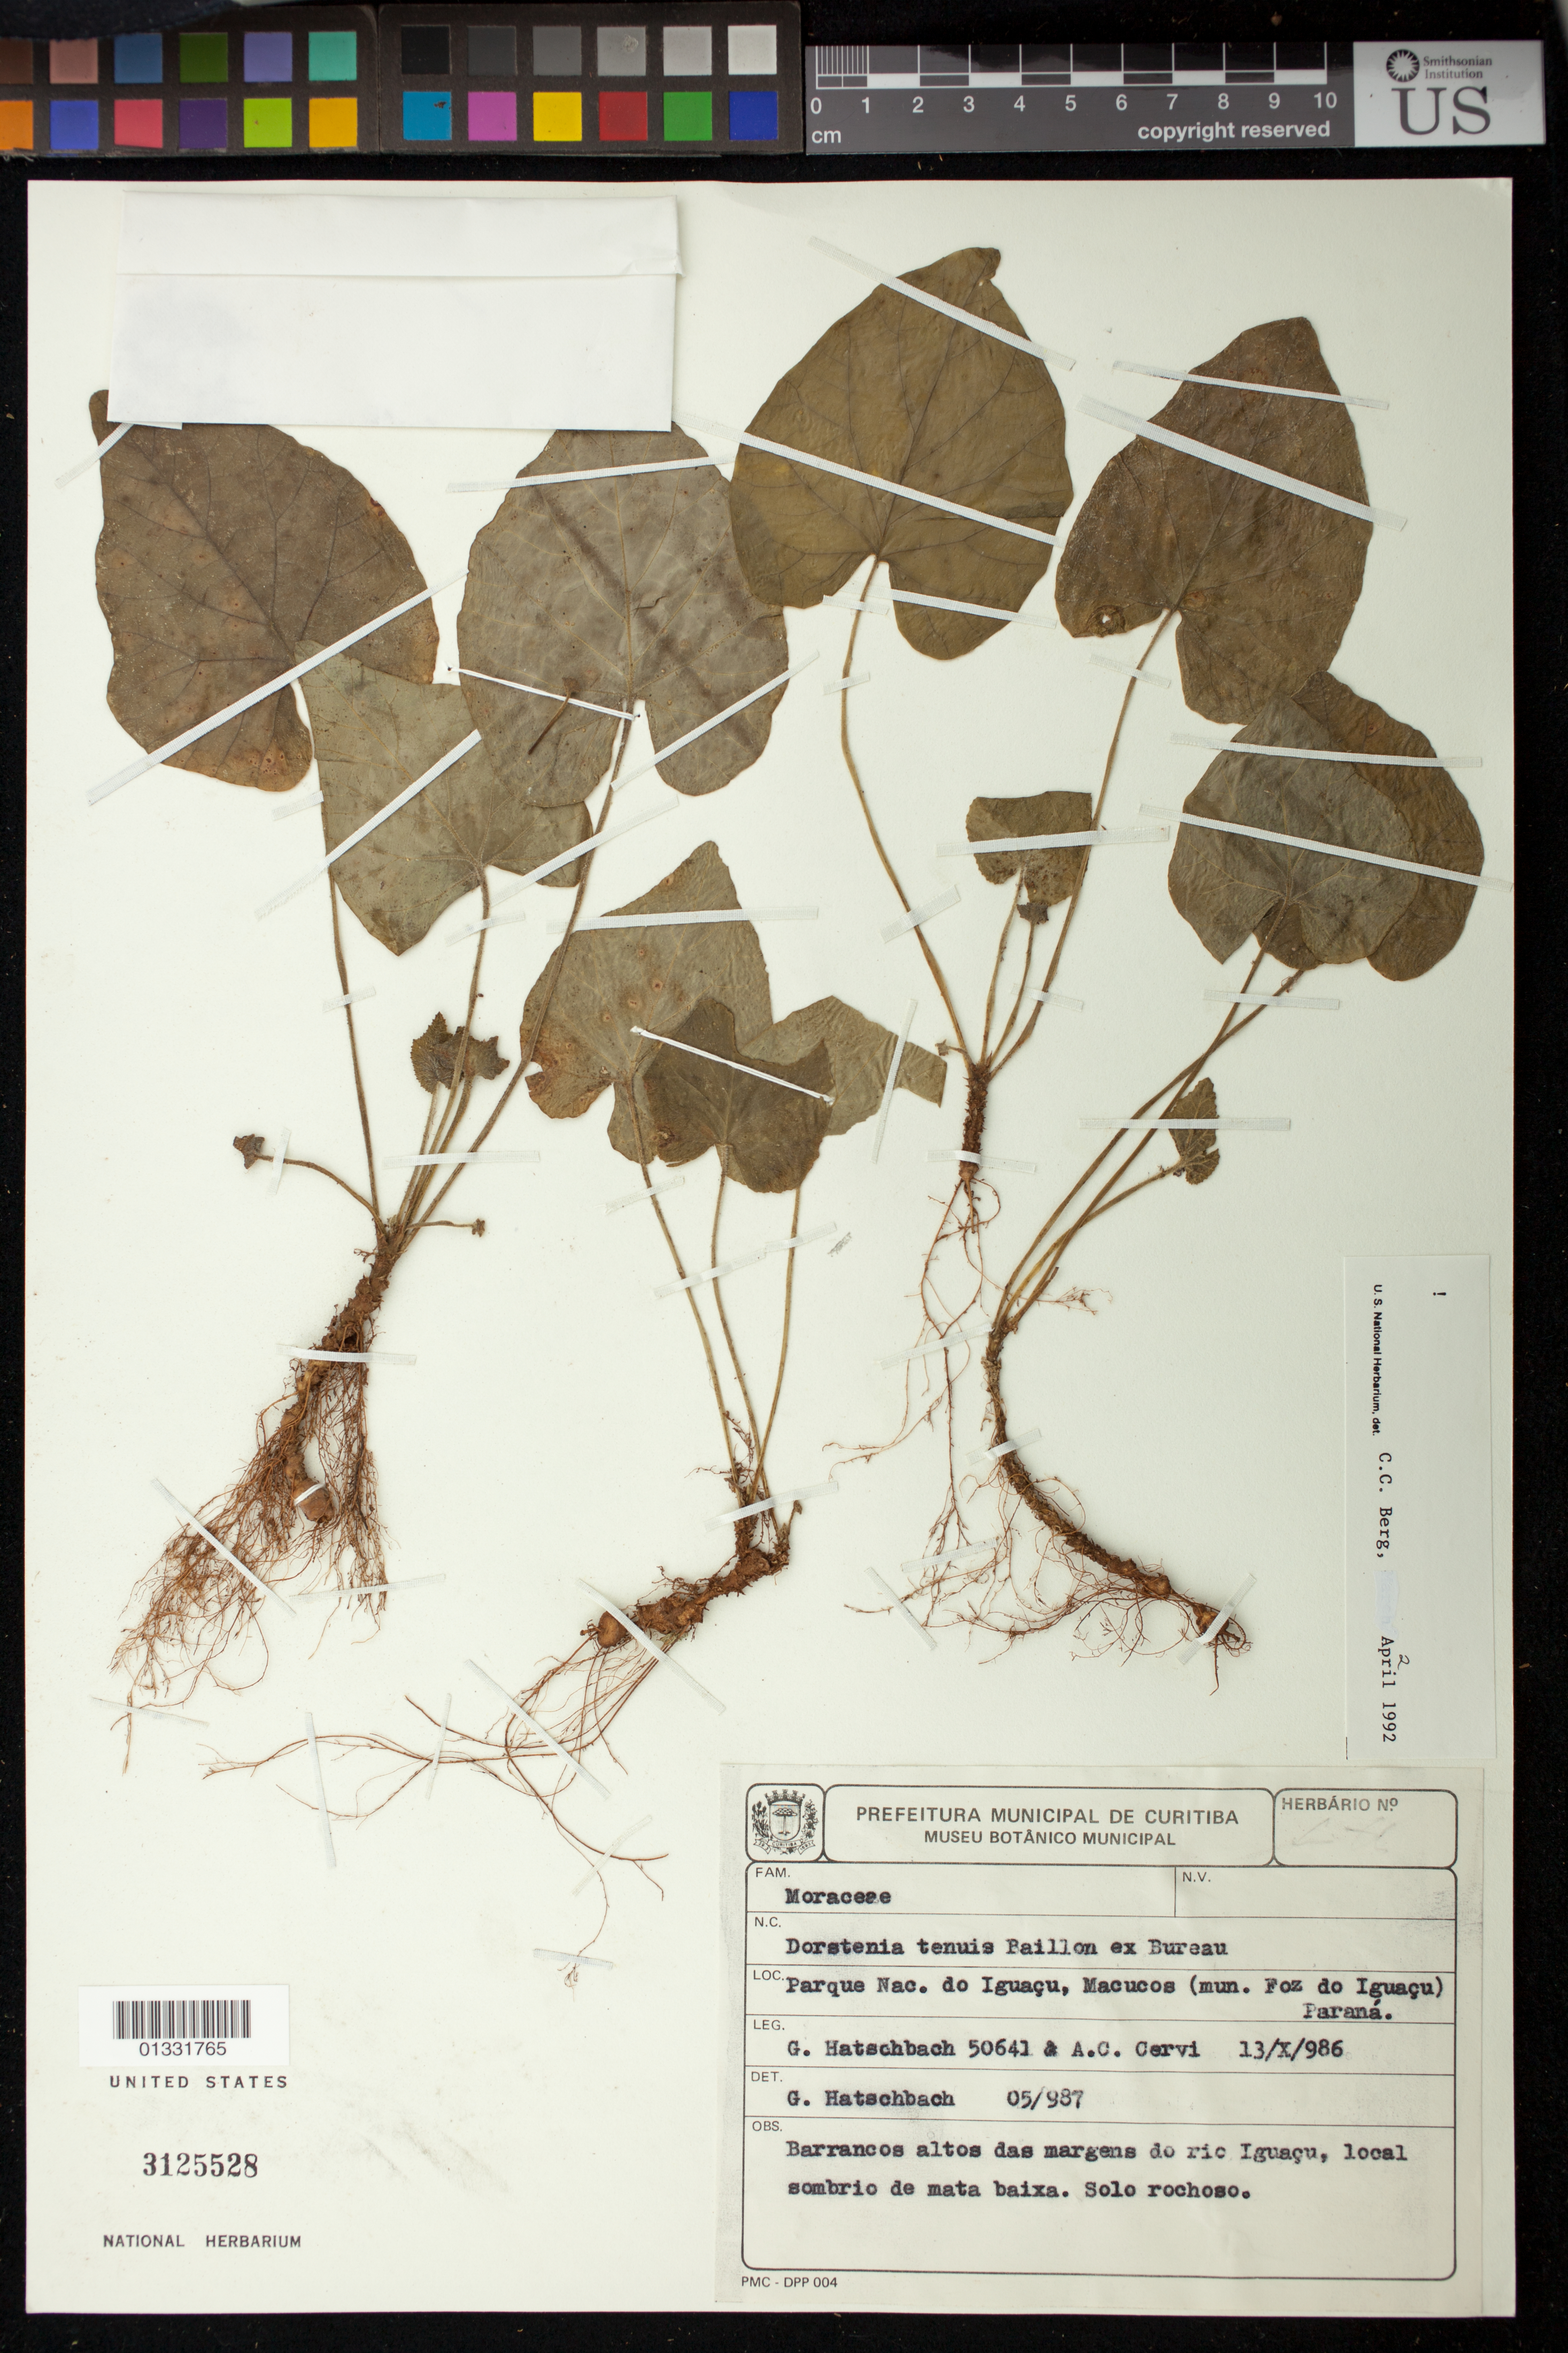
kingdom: Plantae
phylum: Tracheophyta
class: Magnoliopsida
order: Rosales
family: Moraceae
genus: Dorstenia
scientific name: Dorstenia tenuis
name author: Bonpl. ex Bureau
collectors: G. Hatschbach & A. C. Cervi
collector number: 50641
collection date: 1986-10-13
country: Brazil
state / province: Paraná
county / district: Foz do Iguaçu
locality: Parque Nacional do Iguaçu, Macucos. Barrancos altos das margens do rio Iguaçu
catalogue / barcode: US 3125528